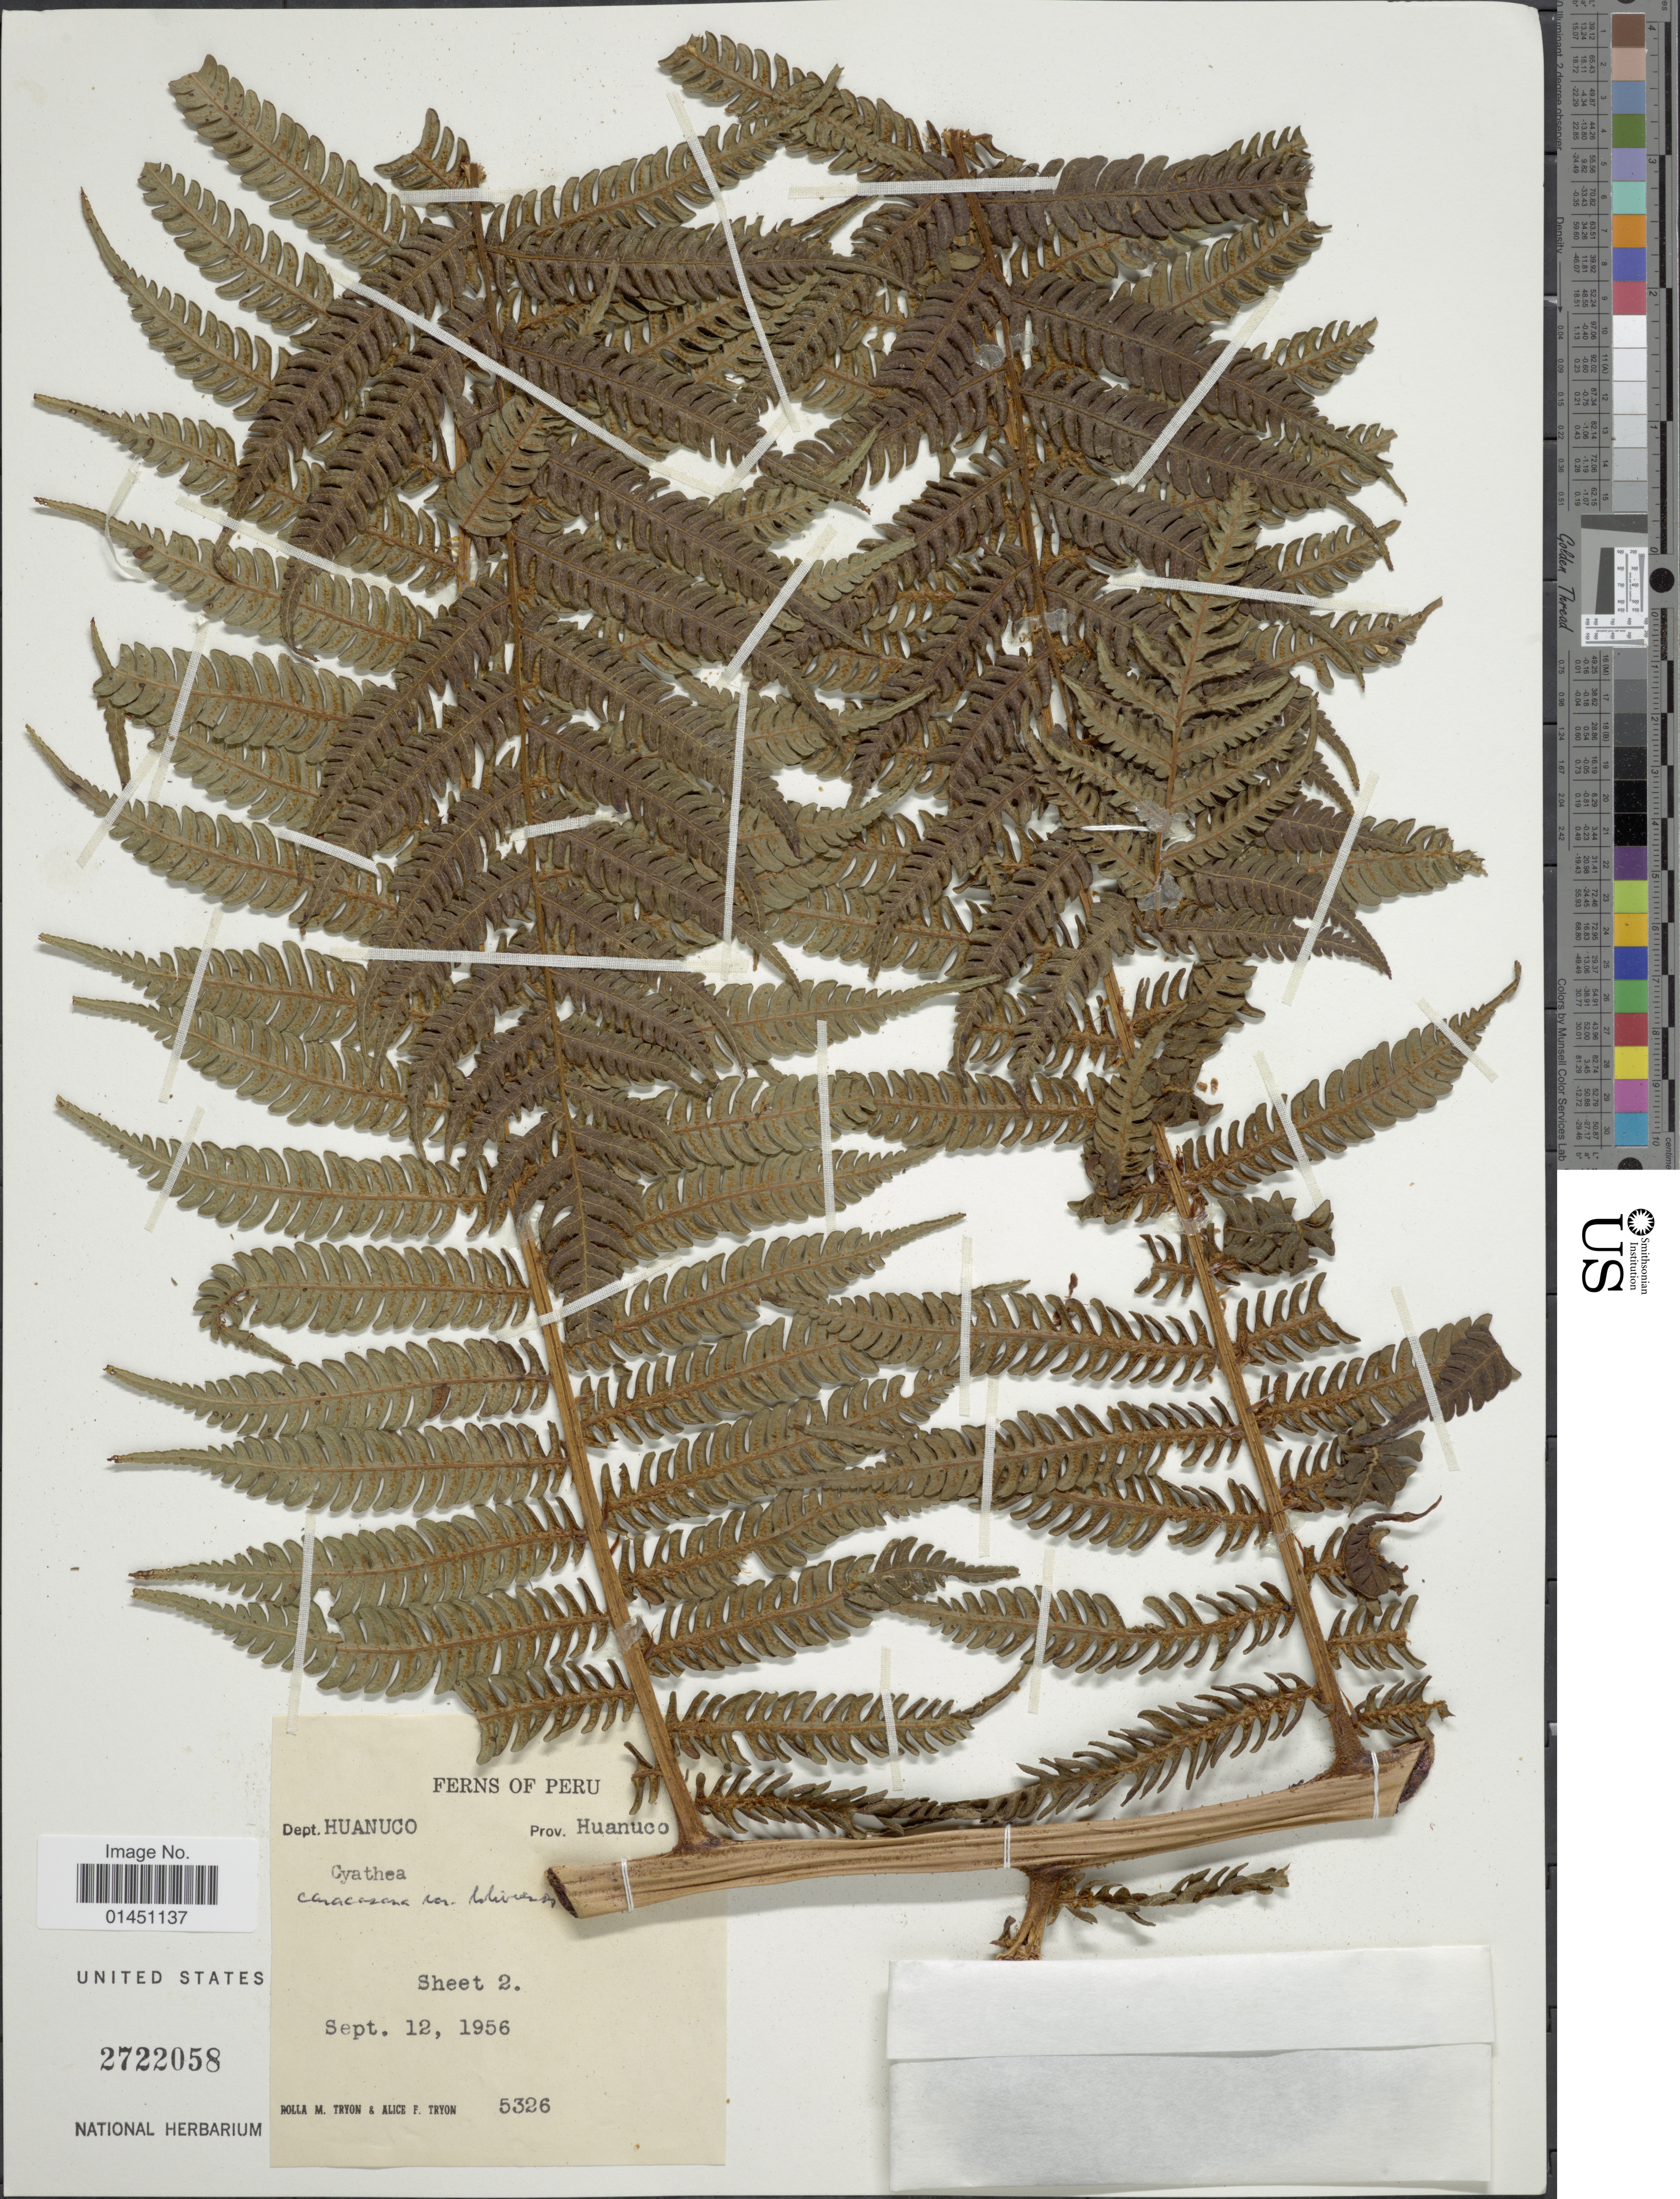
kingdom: Plantae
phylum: Tracheophyta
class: Polypodiopsida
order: Cyatheales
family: Cyatheaceae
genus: Cyathea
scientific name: Cyathea caracasana var. boliviensis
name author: (Rosenst.) R.M. Tryon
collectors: R. M. Tryon & A. F. Tryon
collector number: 5326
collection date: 1956-09-12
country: Peru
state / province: Huánuco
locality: Dept. Huanuco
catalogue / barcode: US 2722058